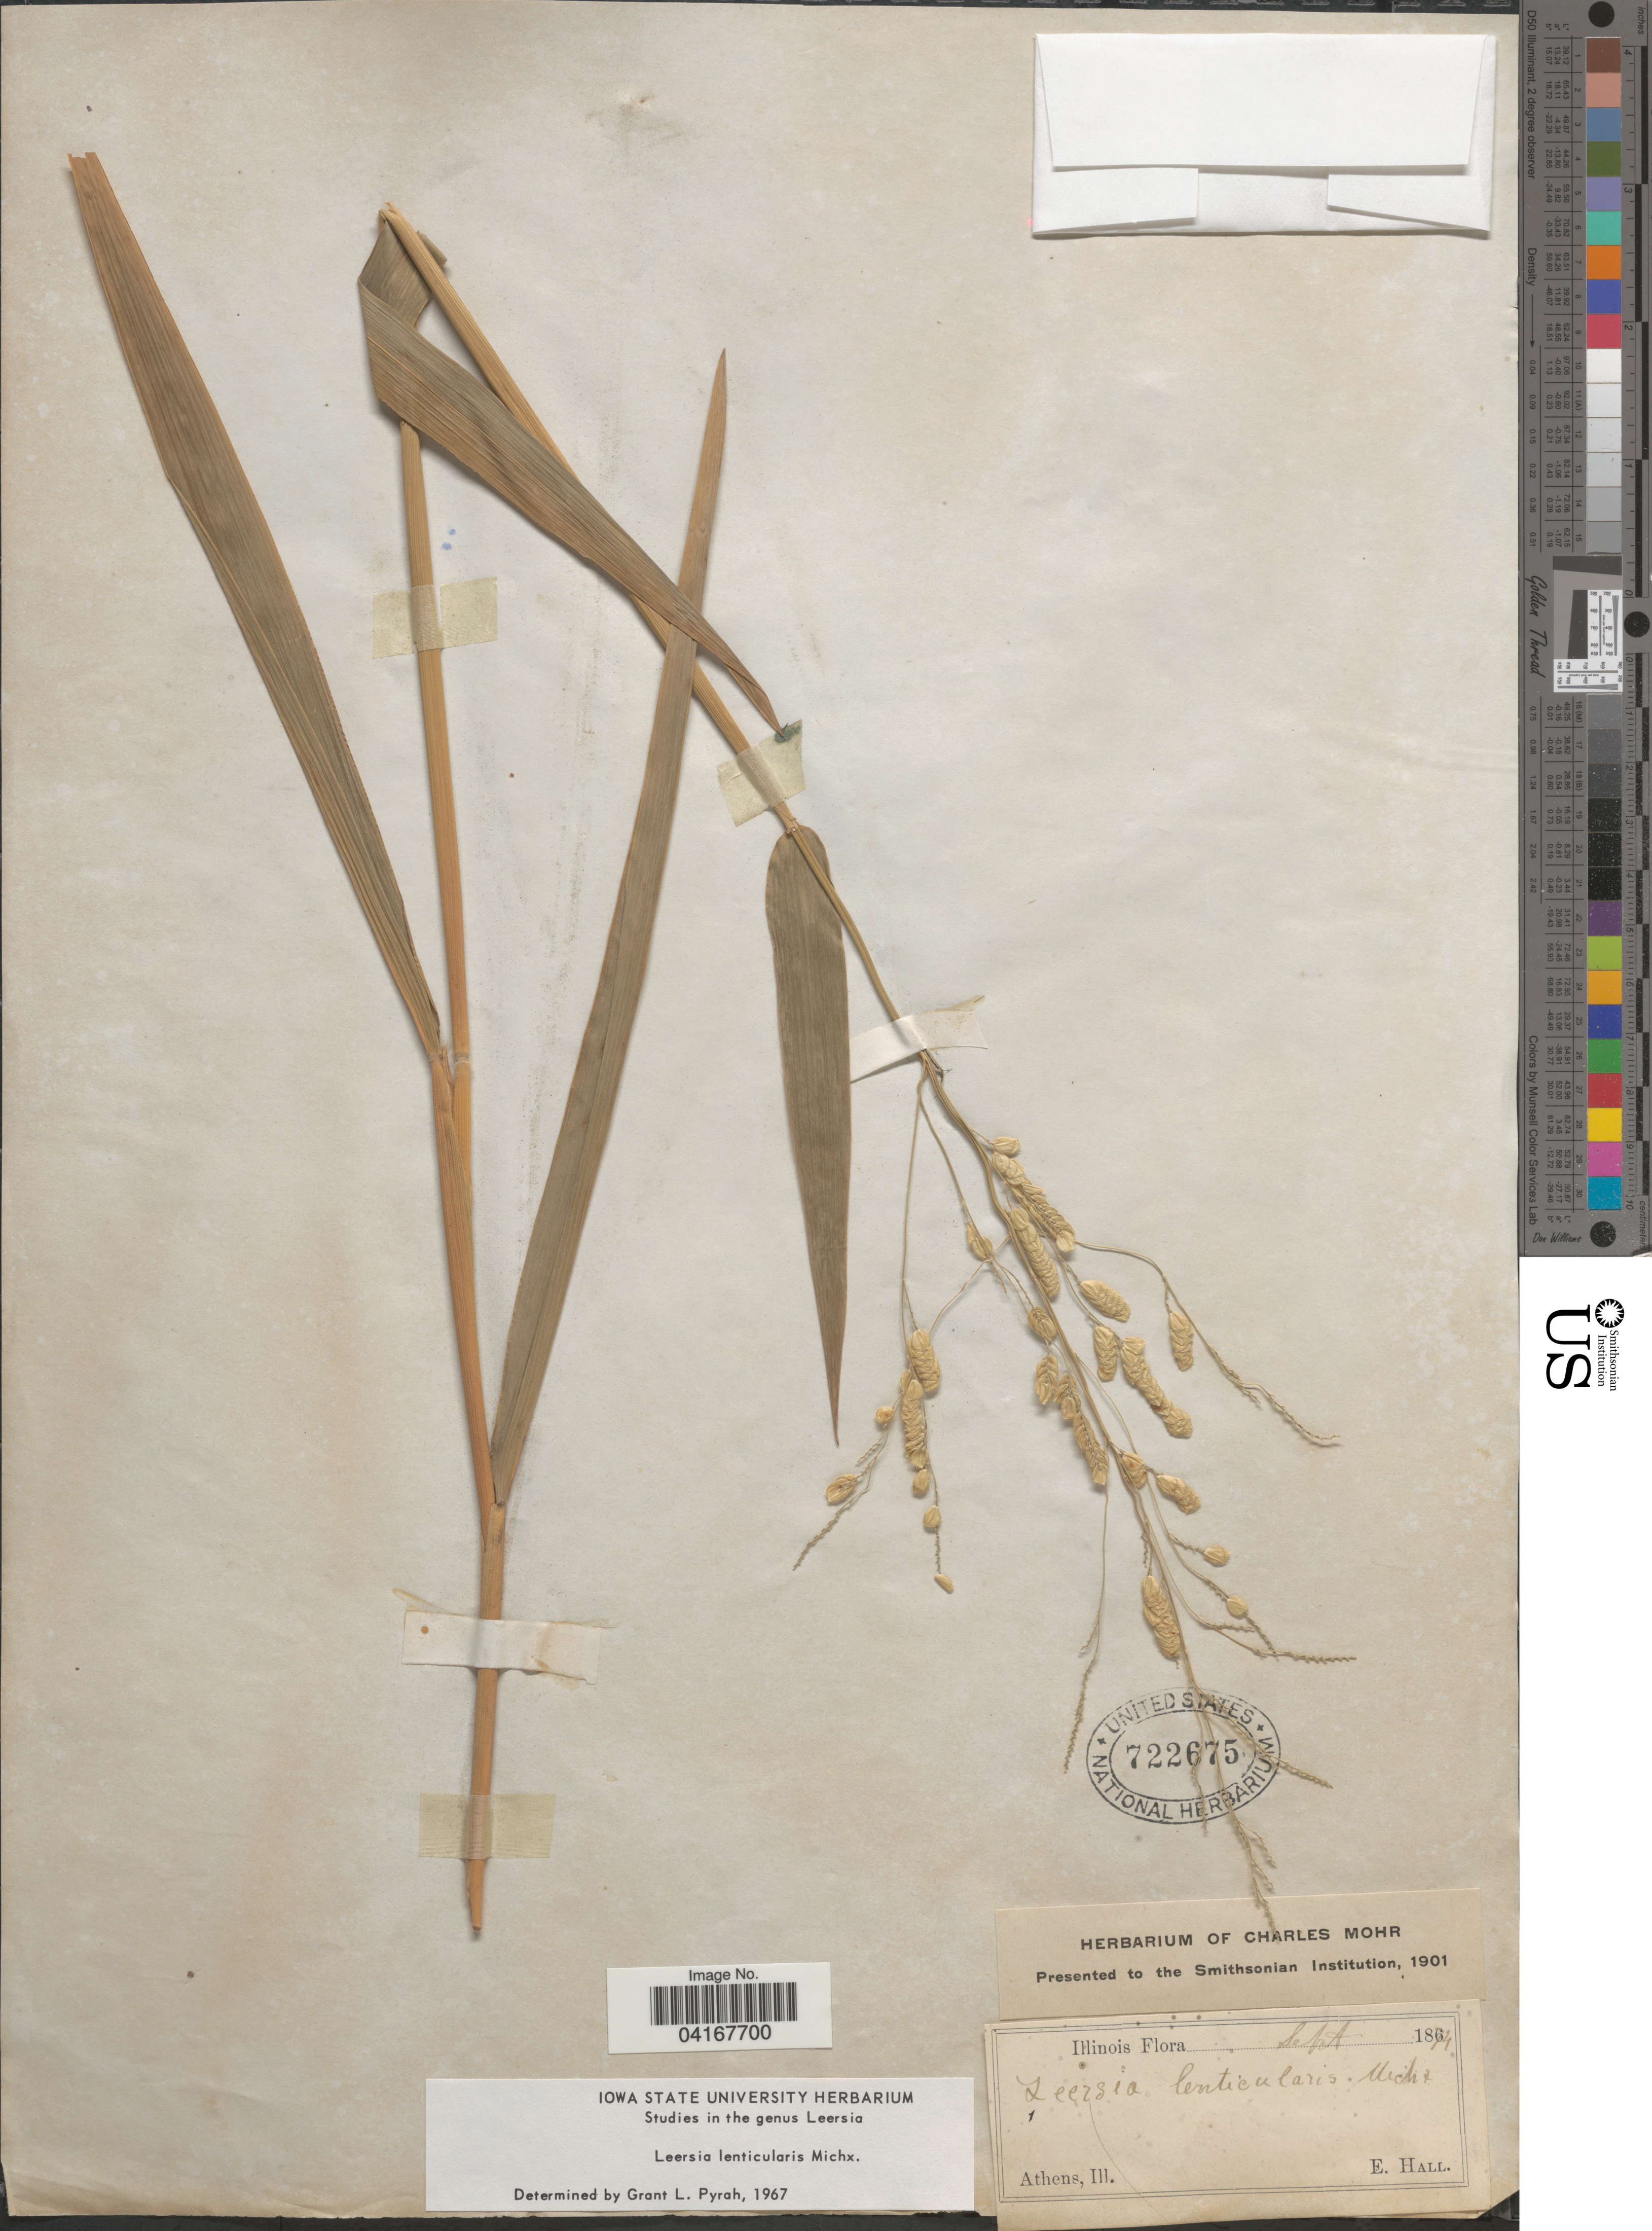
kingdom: Plantae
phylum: Tracheophyta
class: Liliopsida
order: Poales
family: Poaceae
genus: Leersia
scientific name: Leersia lenticularis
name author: Michx.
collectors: E. Hall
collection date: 1874-09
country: United States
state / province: Illinois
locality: Athens.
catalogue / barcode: US 722675